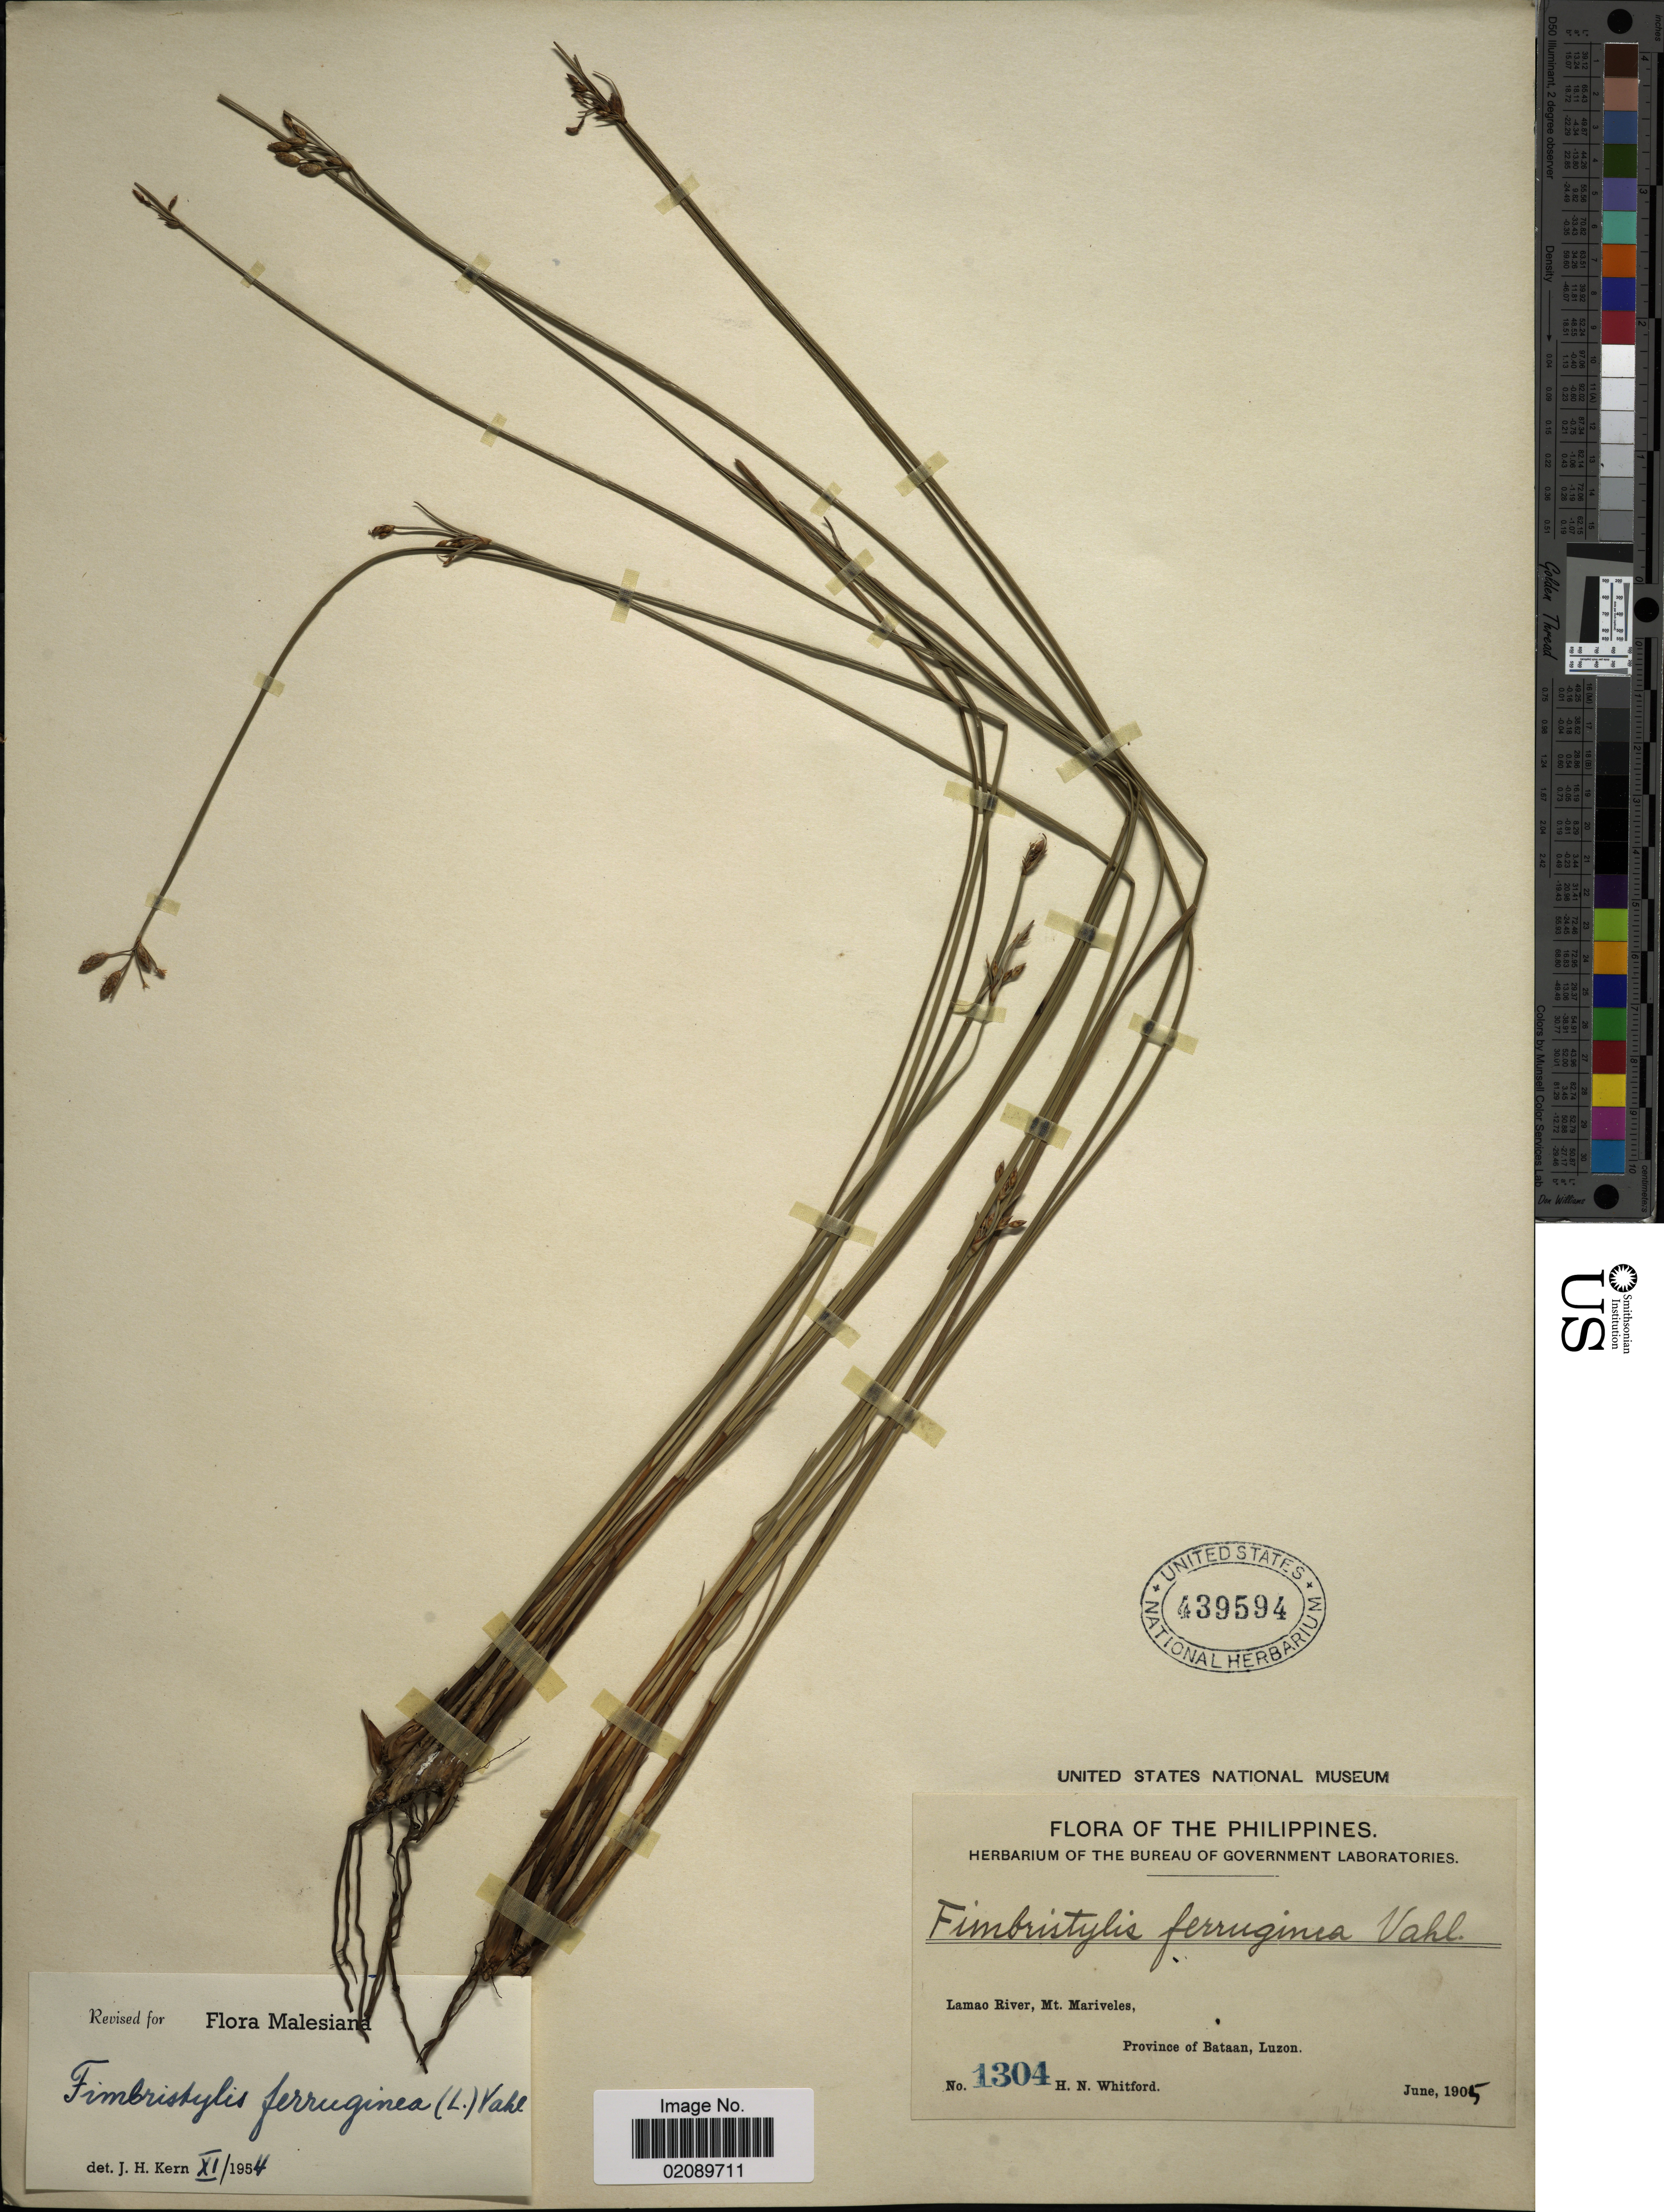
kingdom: Plantae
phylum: Tracheophyta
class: Liliopsida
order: Poales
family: Cyperaceae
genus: Fimbristylis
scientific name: Fimbristylis ferruginea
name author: (L.) Vahl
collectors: H. N. Whitford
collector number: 1304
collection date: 1905-06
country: Philippines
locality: Lamao River, Mt. Mariveles, Province of Bataan, Luzon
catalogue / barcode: US 439594